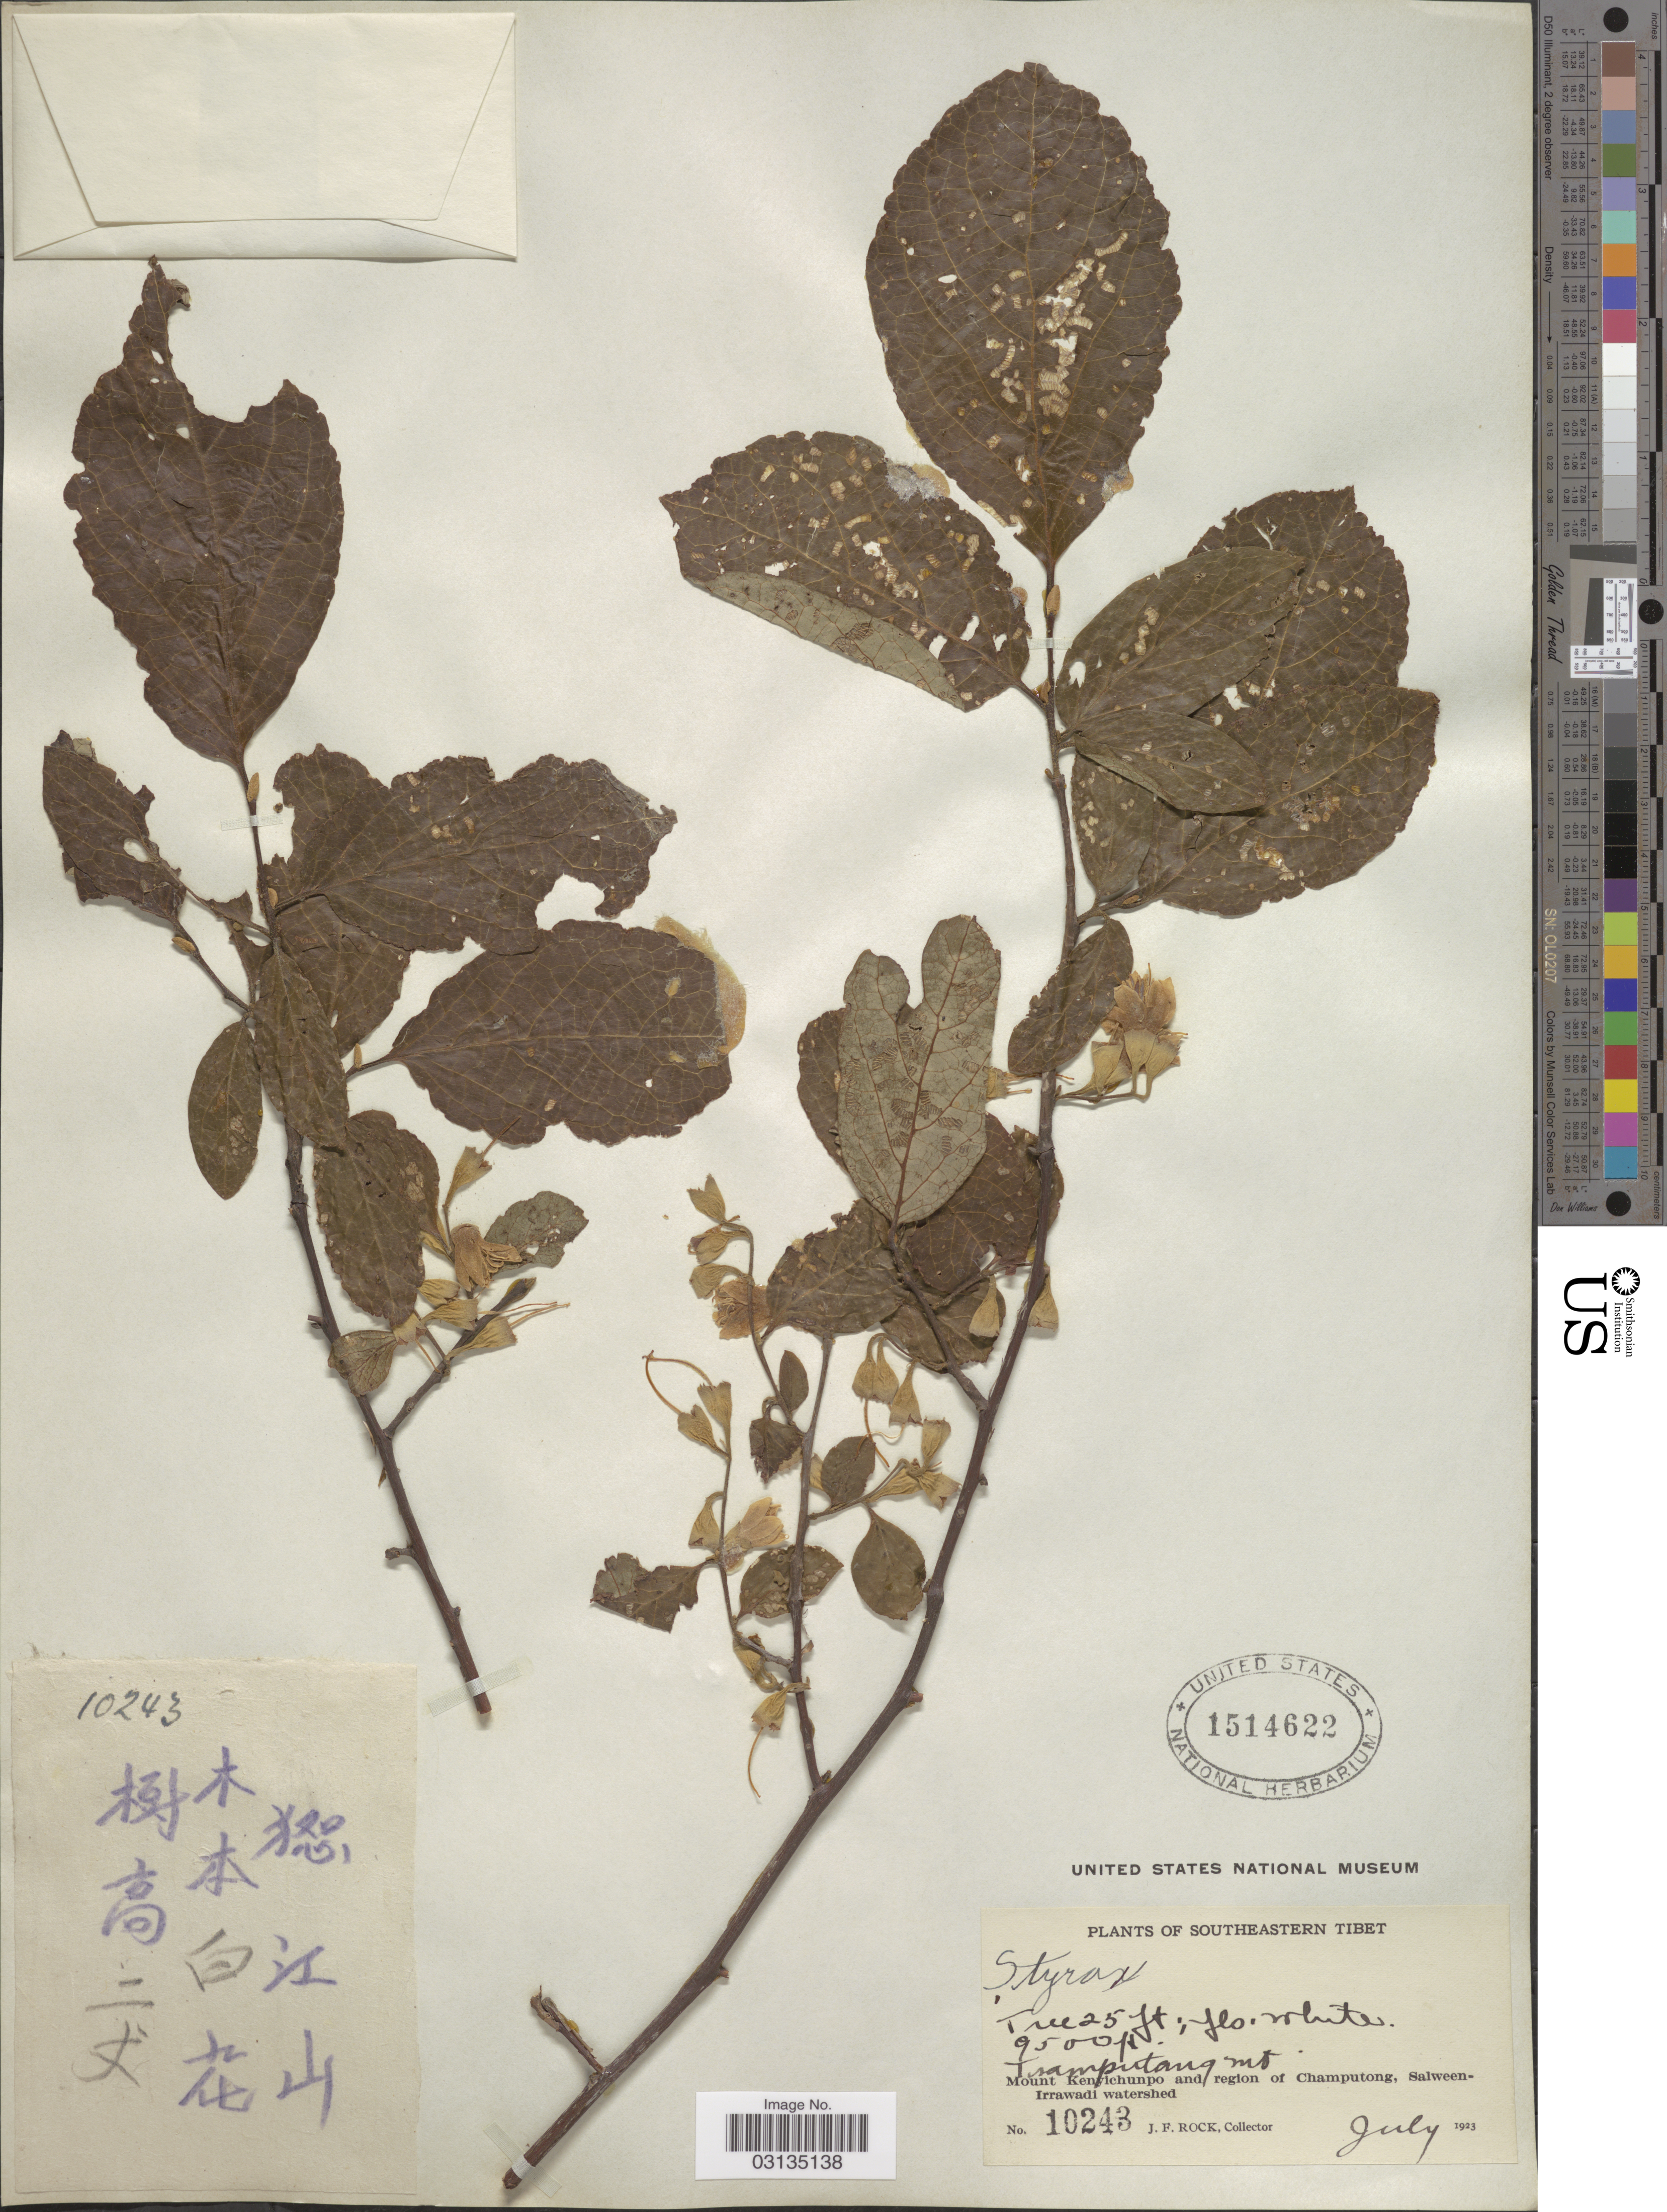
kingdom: Plantae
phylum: Tracheophyta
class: Magnoliopsida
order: Ericales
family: Styracaceae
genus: Styrax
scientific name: Styrax sp.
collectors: J. Rock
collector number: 10243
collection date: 1923-07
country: China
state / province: Xizang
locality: Southeastern Tibet, Tsamputang Mt., Mount Kenyichunpo and region of Champutong, Salween Irrawadi watershed.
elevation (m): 2896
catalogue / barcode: US 1514622